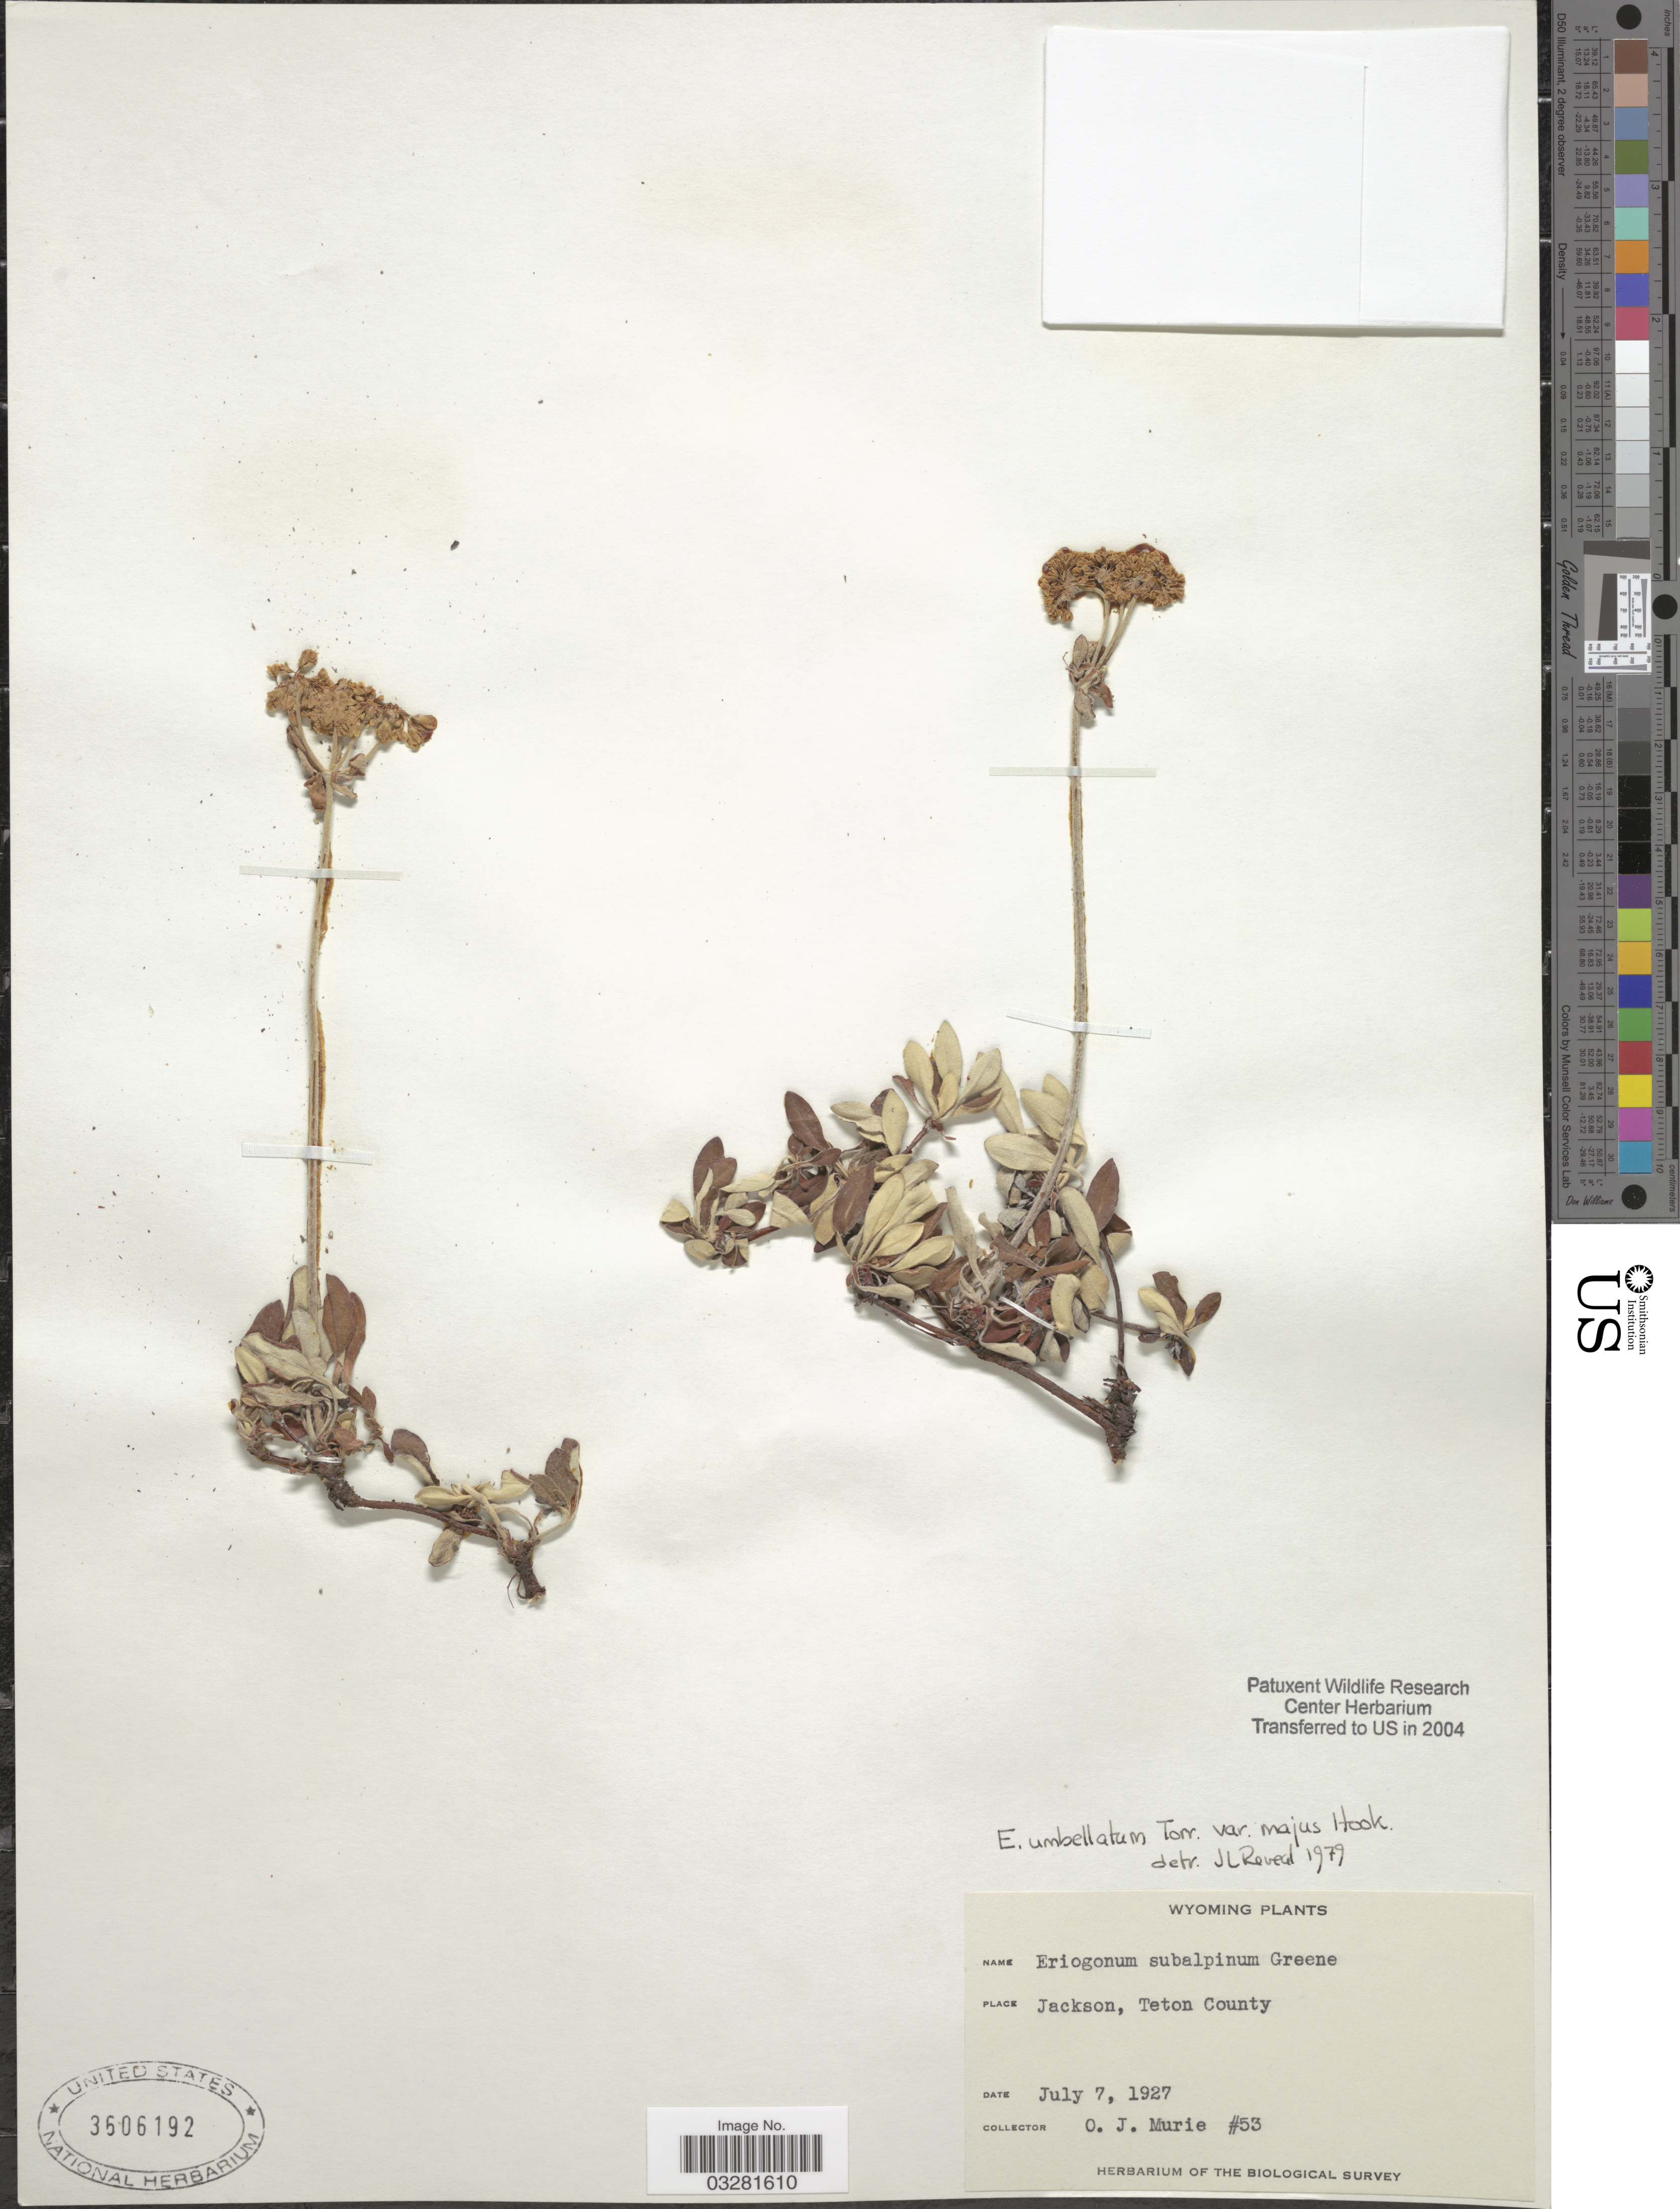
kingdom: Plantae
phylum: Tracheophyta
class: Magnoliopsida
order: Caryophyllales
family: Polygonaceae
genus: Eriogonum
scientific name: Eriogonum umbellatum var. majus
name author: Hook.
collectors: O. Murie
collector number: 53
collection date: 1927-07-07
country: United States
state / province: Wyoming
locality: Jackson, Teton County.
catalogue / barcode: US 3606192